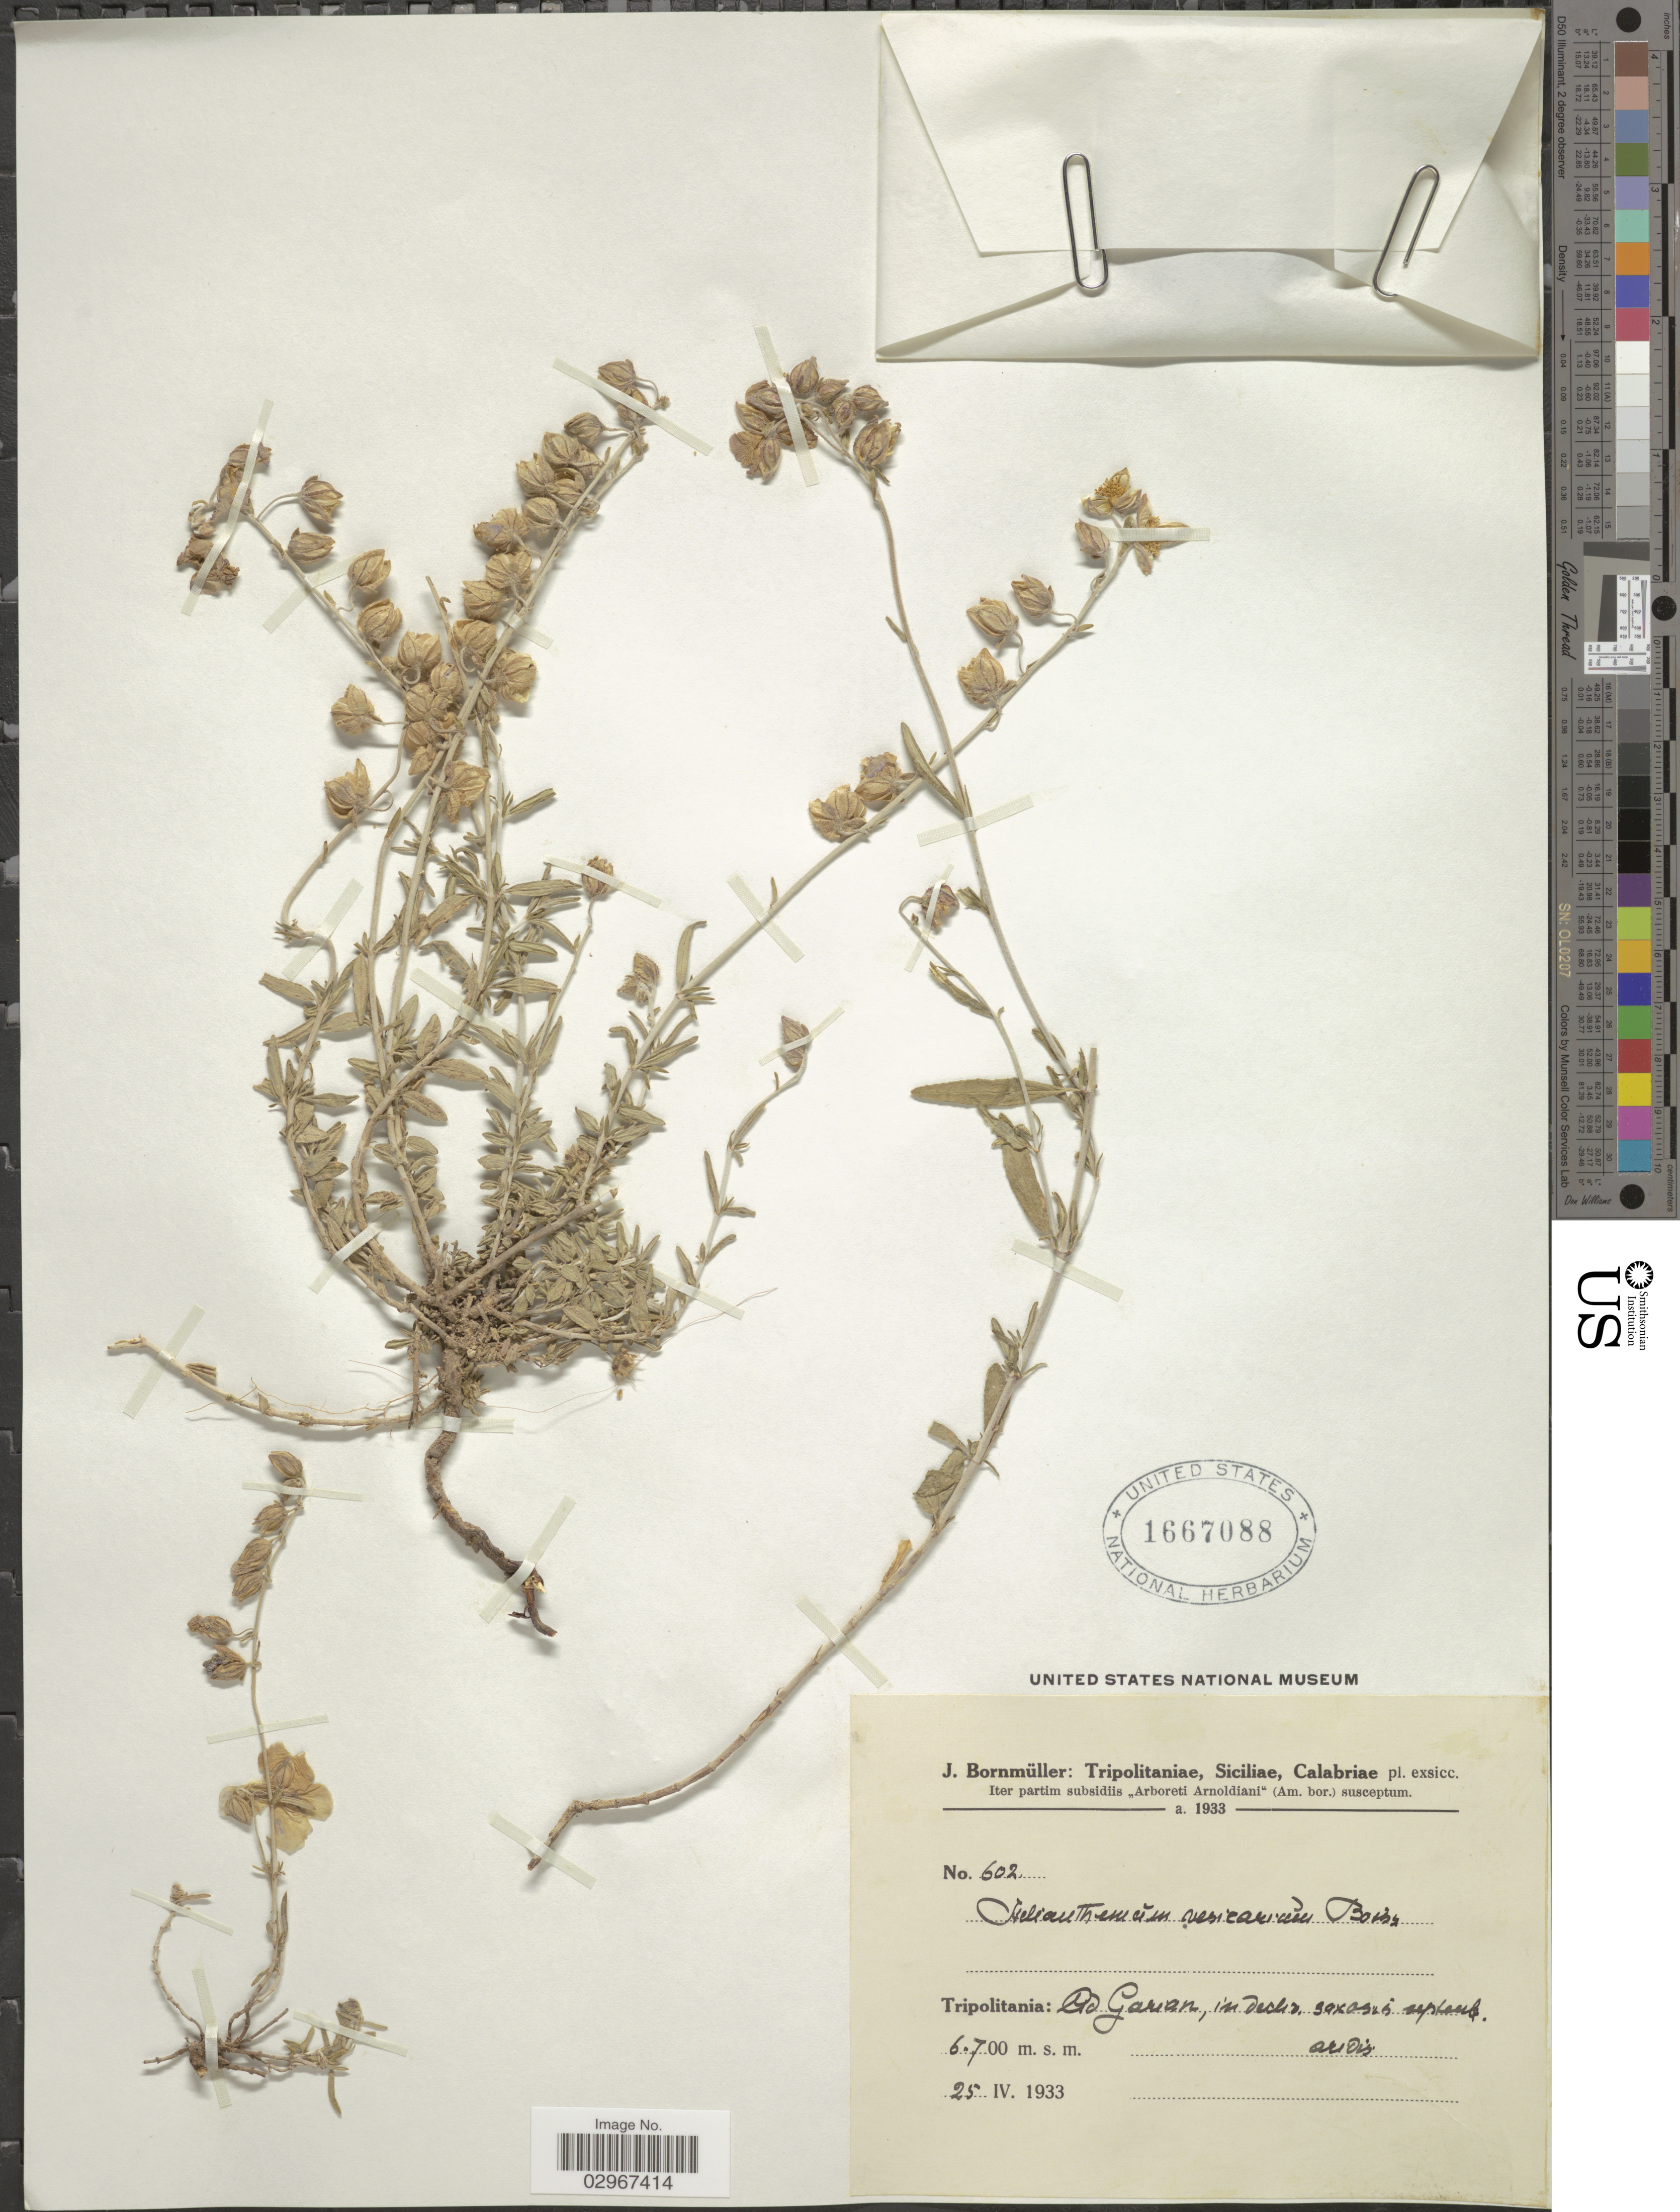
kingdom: Plantae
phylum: Tracheophyta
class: Magnoliopsida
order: Malvales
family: Cistaceae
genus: Helianthemum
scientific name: Helianthemum vesicarium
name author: Boiss.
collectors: J. Bornmüller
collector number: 602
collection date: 1933-04-25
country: Libya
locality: Tripolitania: Ad Garian, in decliv. saxosis septentr. aridis.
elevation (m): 600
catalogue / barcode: US 1667088